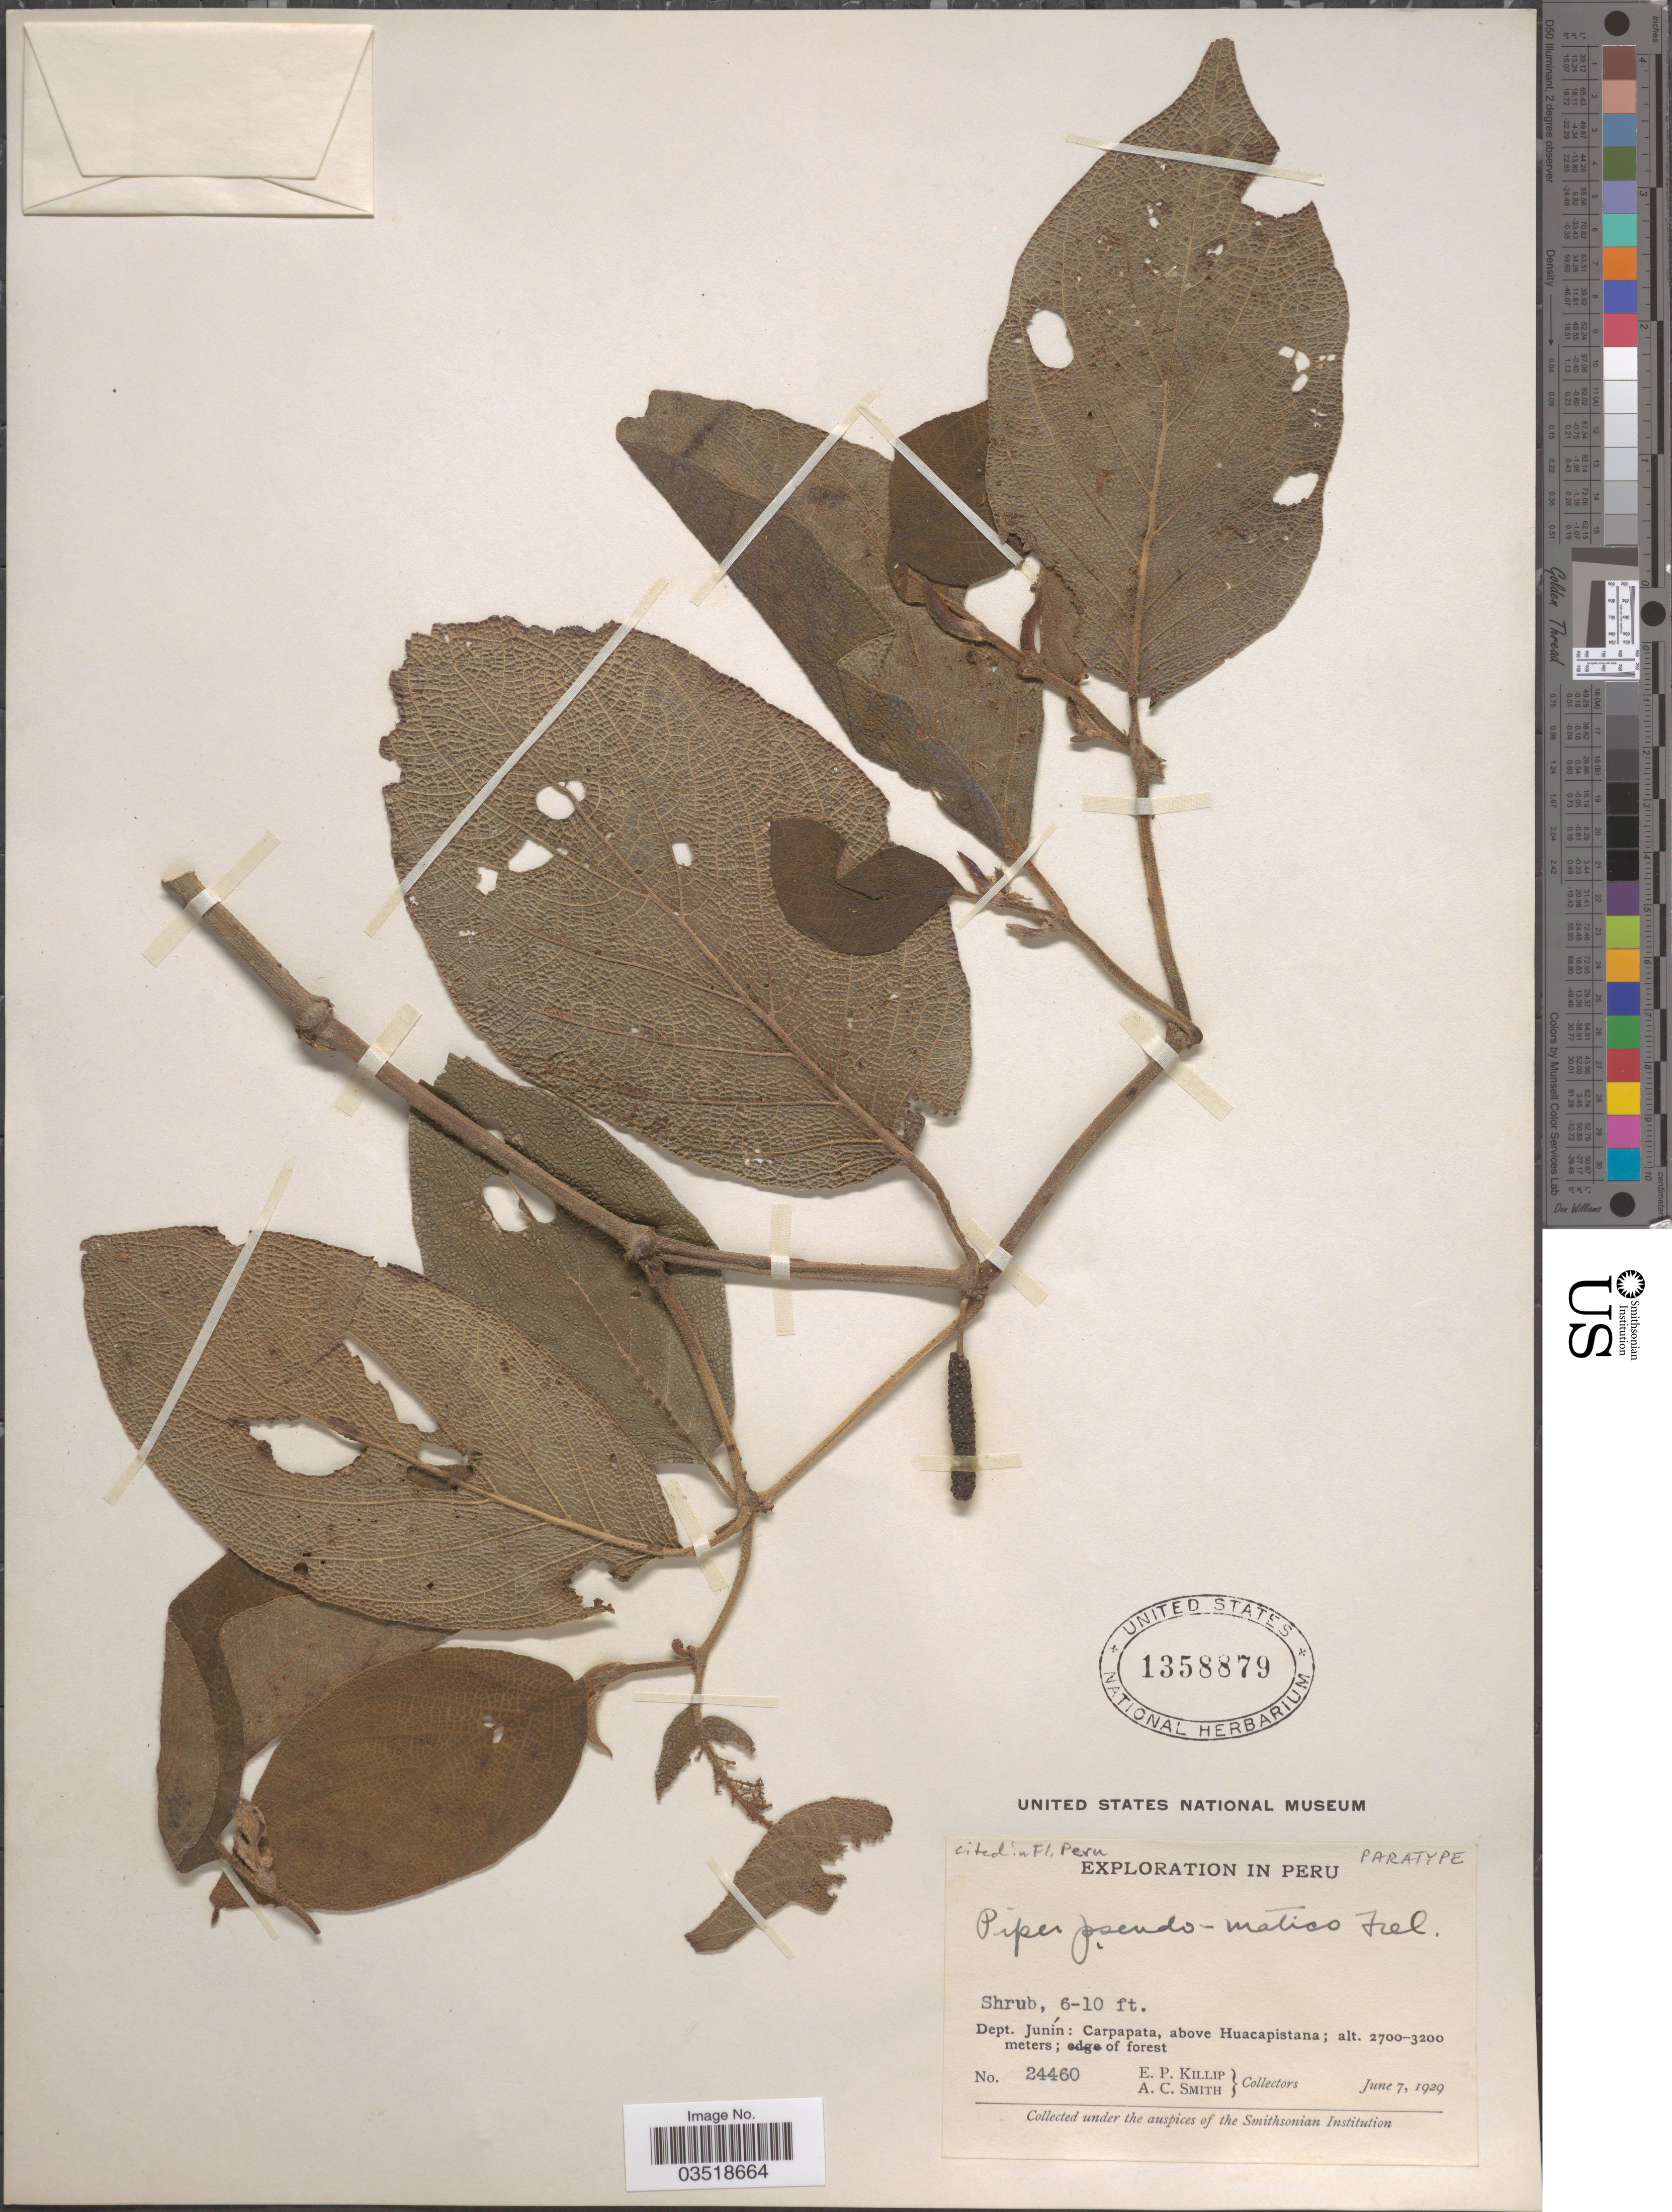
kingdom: Plantae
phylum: Tracheophyta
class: Magnoliopsida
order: Piperales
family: Piperaceae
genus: Piper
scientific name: Piper pseudomatico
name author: Trel.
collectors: E. P. Killip & A. C. Smith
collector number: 24460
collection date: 1929-06-07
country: Peru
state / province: Junín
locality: Dept. Junín: Carpapata, above Huacapistana.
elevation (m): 2700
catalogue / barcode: US 1358879